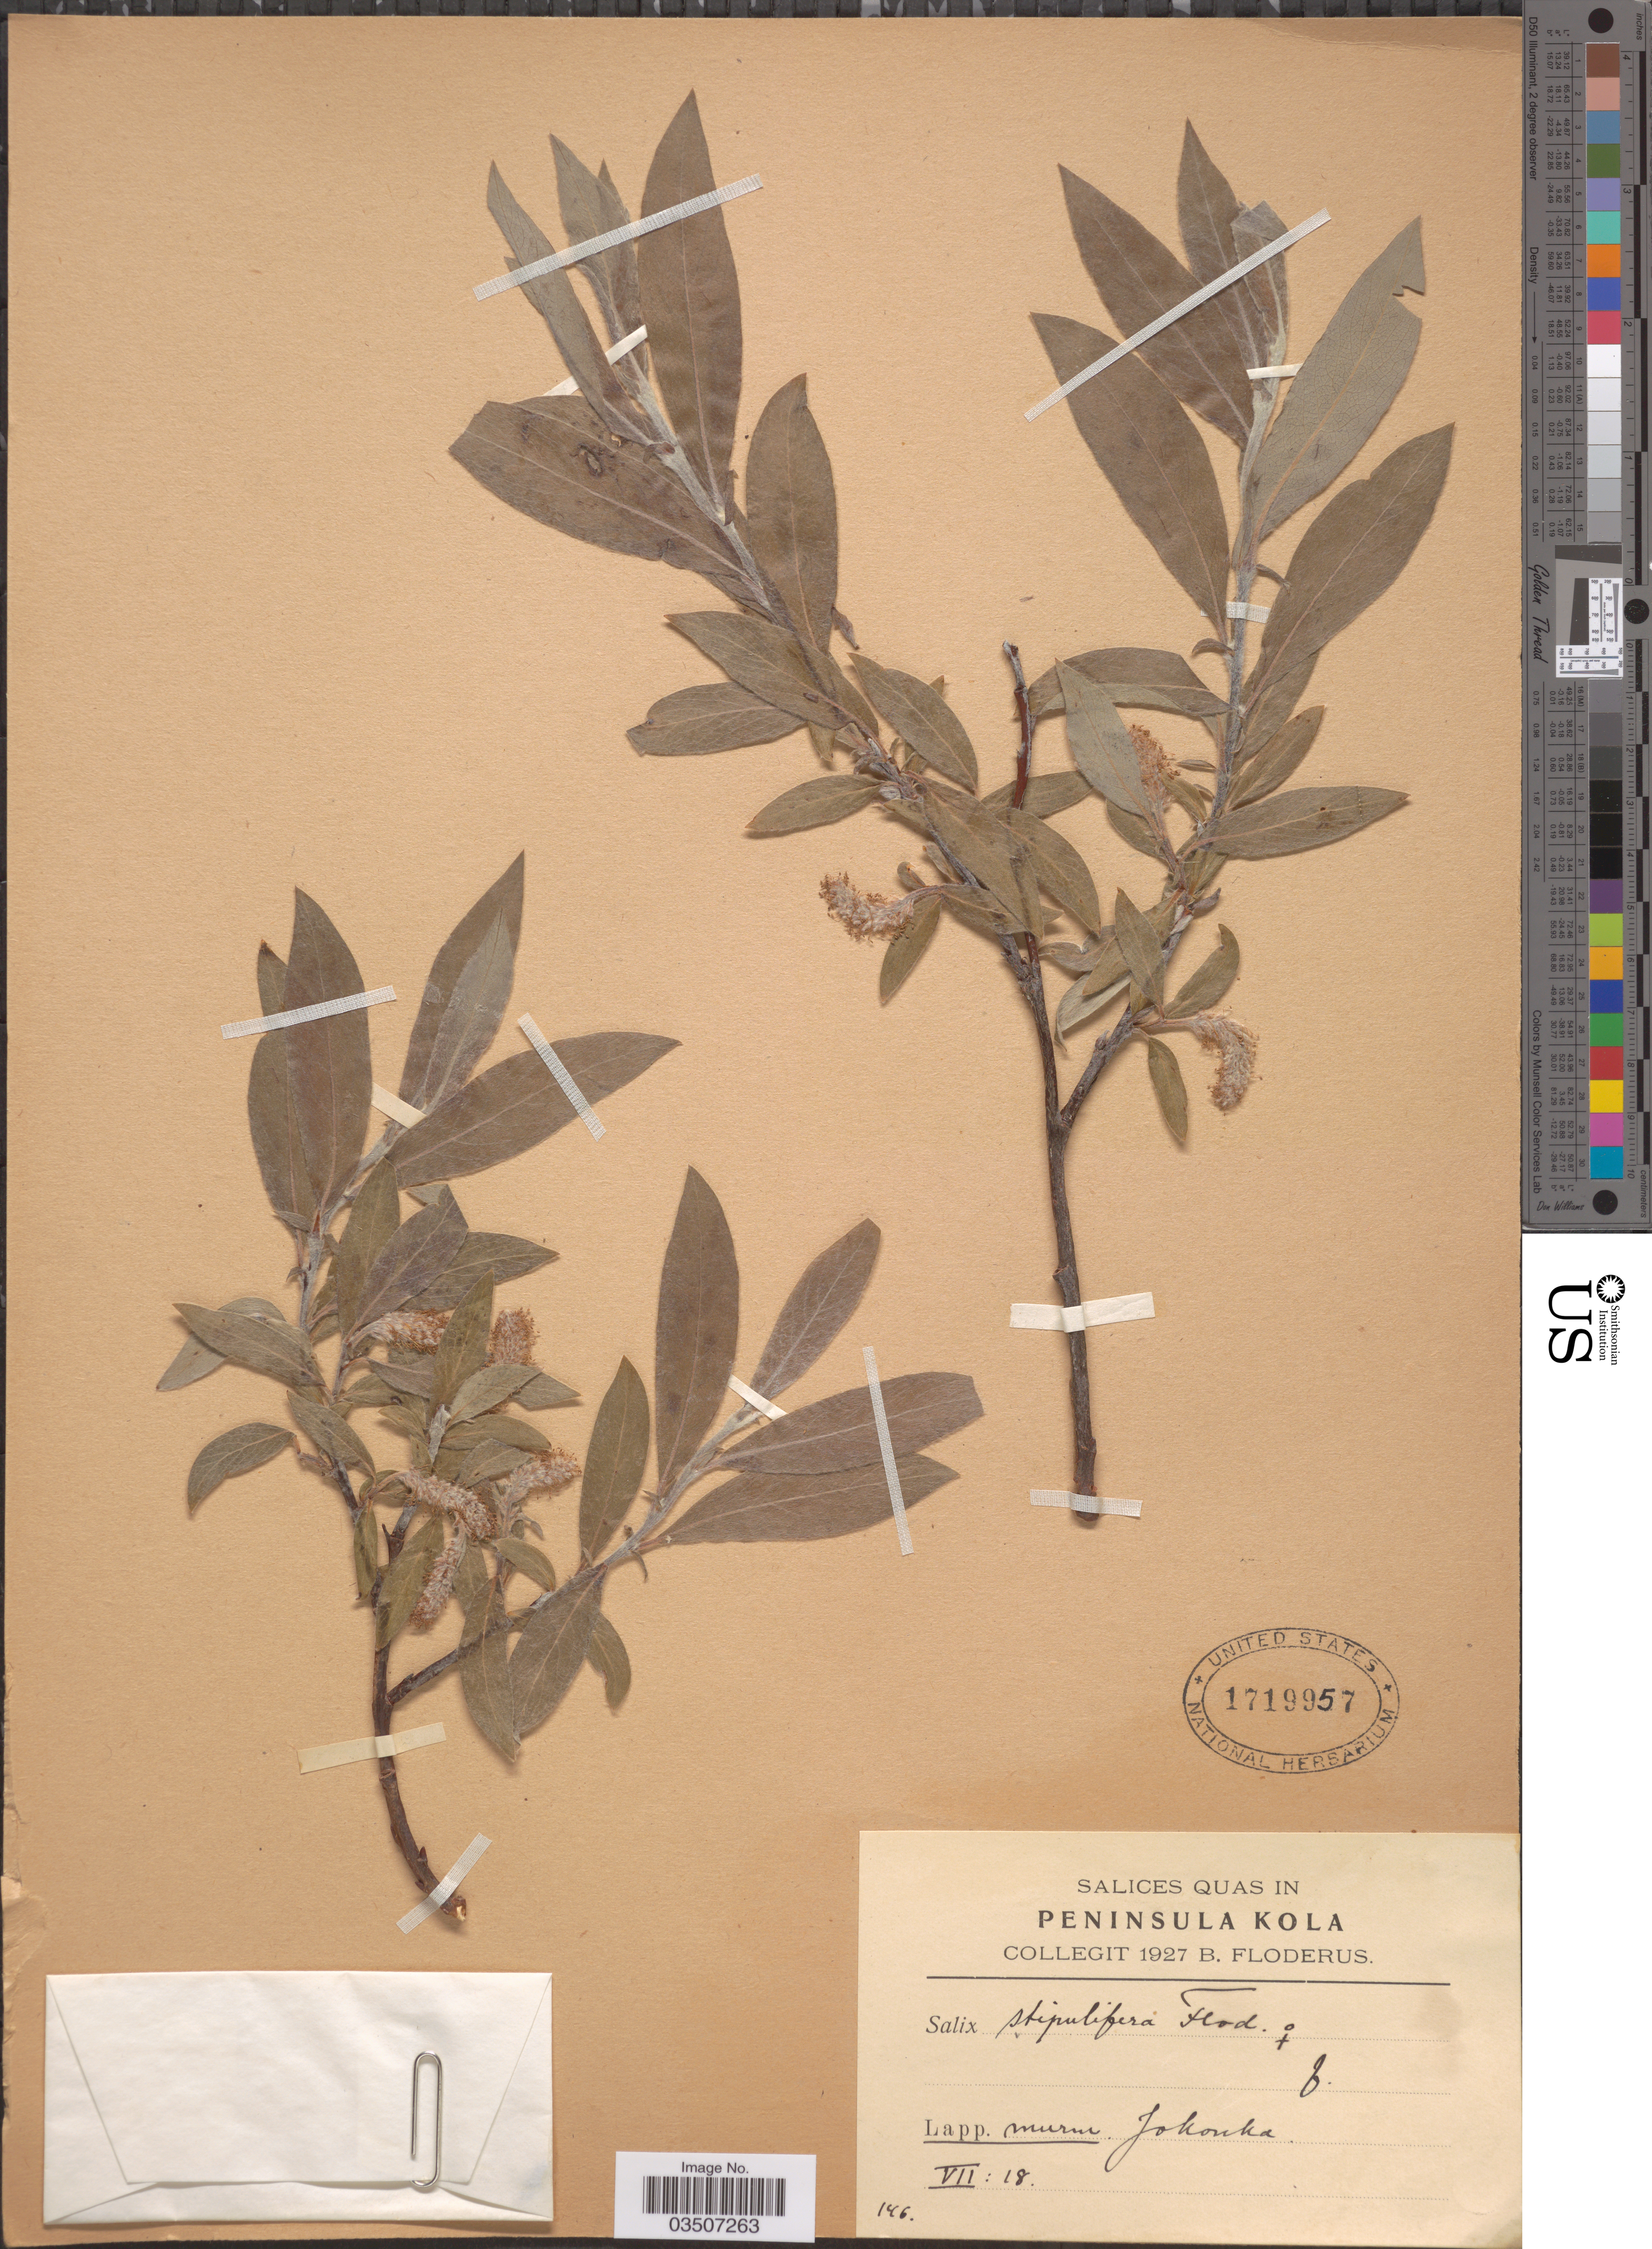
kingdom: Plantae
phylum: Tracheophyta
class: Magnoliopsida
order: Malpighiales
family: Salicaceae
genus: Salix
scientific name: Salix stipulifera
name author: Flod. ex Hayren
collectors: B. G. O. Floderus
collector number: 146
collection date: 1927-07-18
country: Russian Federation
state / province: Murmansk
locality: Peninsula Kola. Lapp. murm. Jokonka.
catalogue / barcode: US 1719957